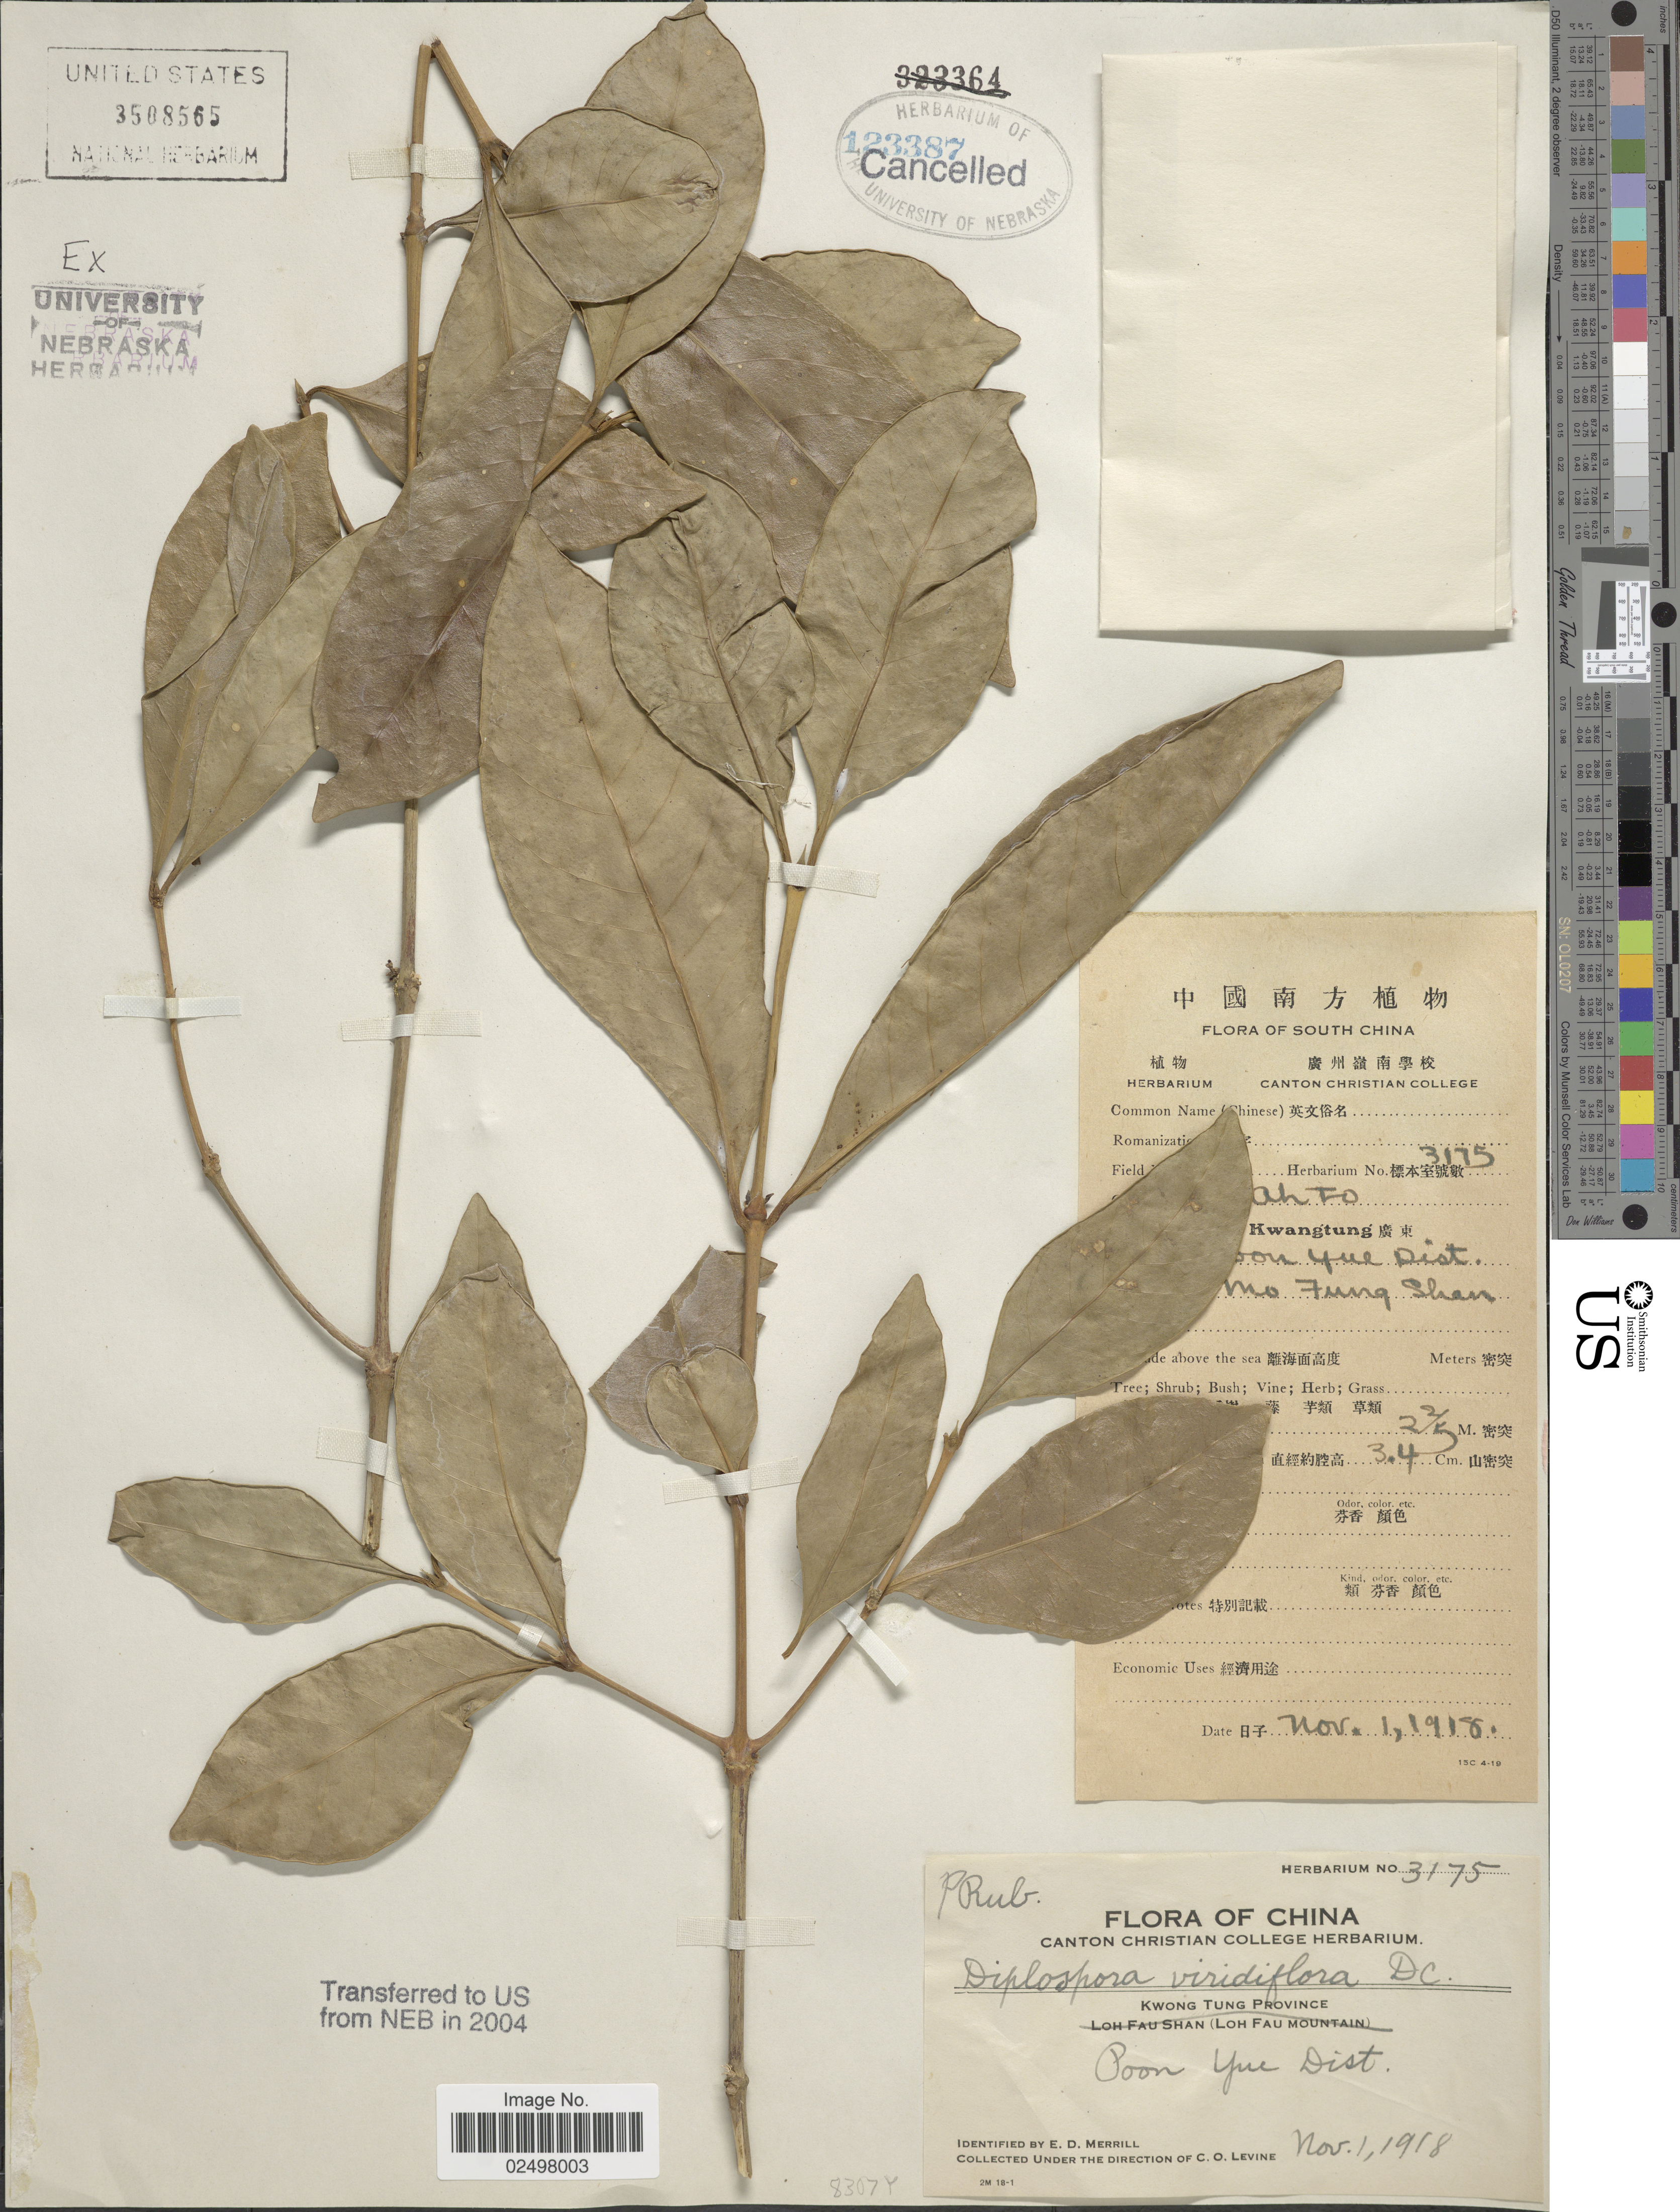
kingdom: Plantae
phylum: Tracheophyta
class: Magnoliopsida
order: Gentianales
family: Rubiaceae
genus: Tricalysia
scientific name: Tricalysia dubia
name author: (Lindl.) Ohwi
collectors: C. O. Levine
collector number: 3175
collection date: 1918-11-01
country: China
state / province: Guangdong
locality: Kwong Tung Province, Kwangtung, Poon Yue Dist., Mo Fung Shan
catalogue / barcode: US 3508565